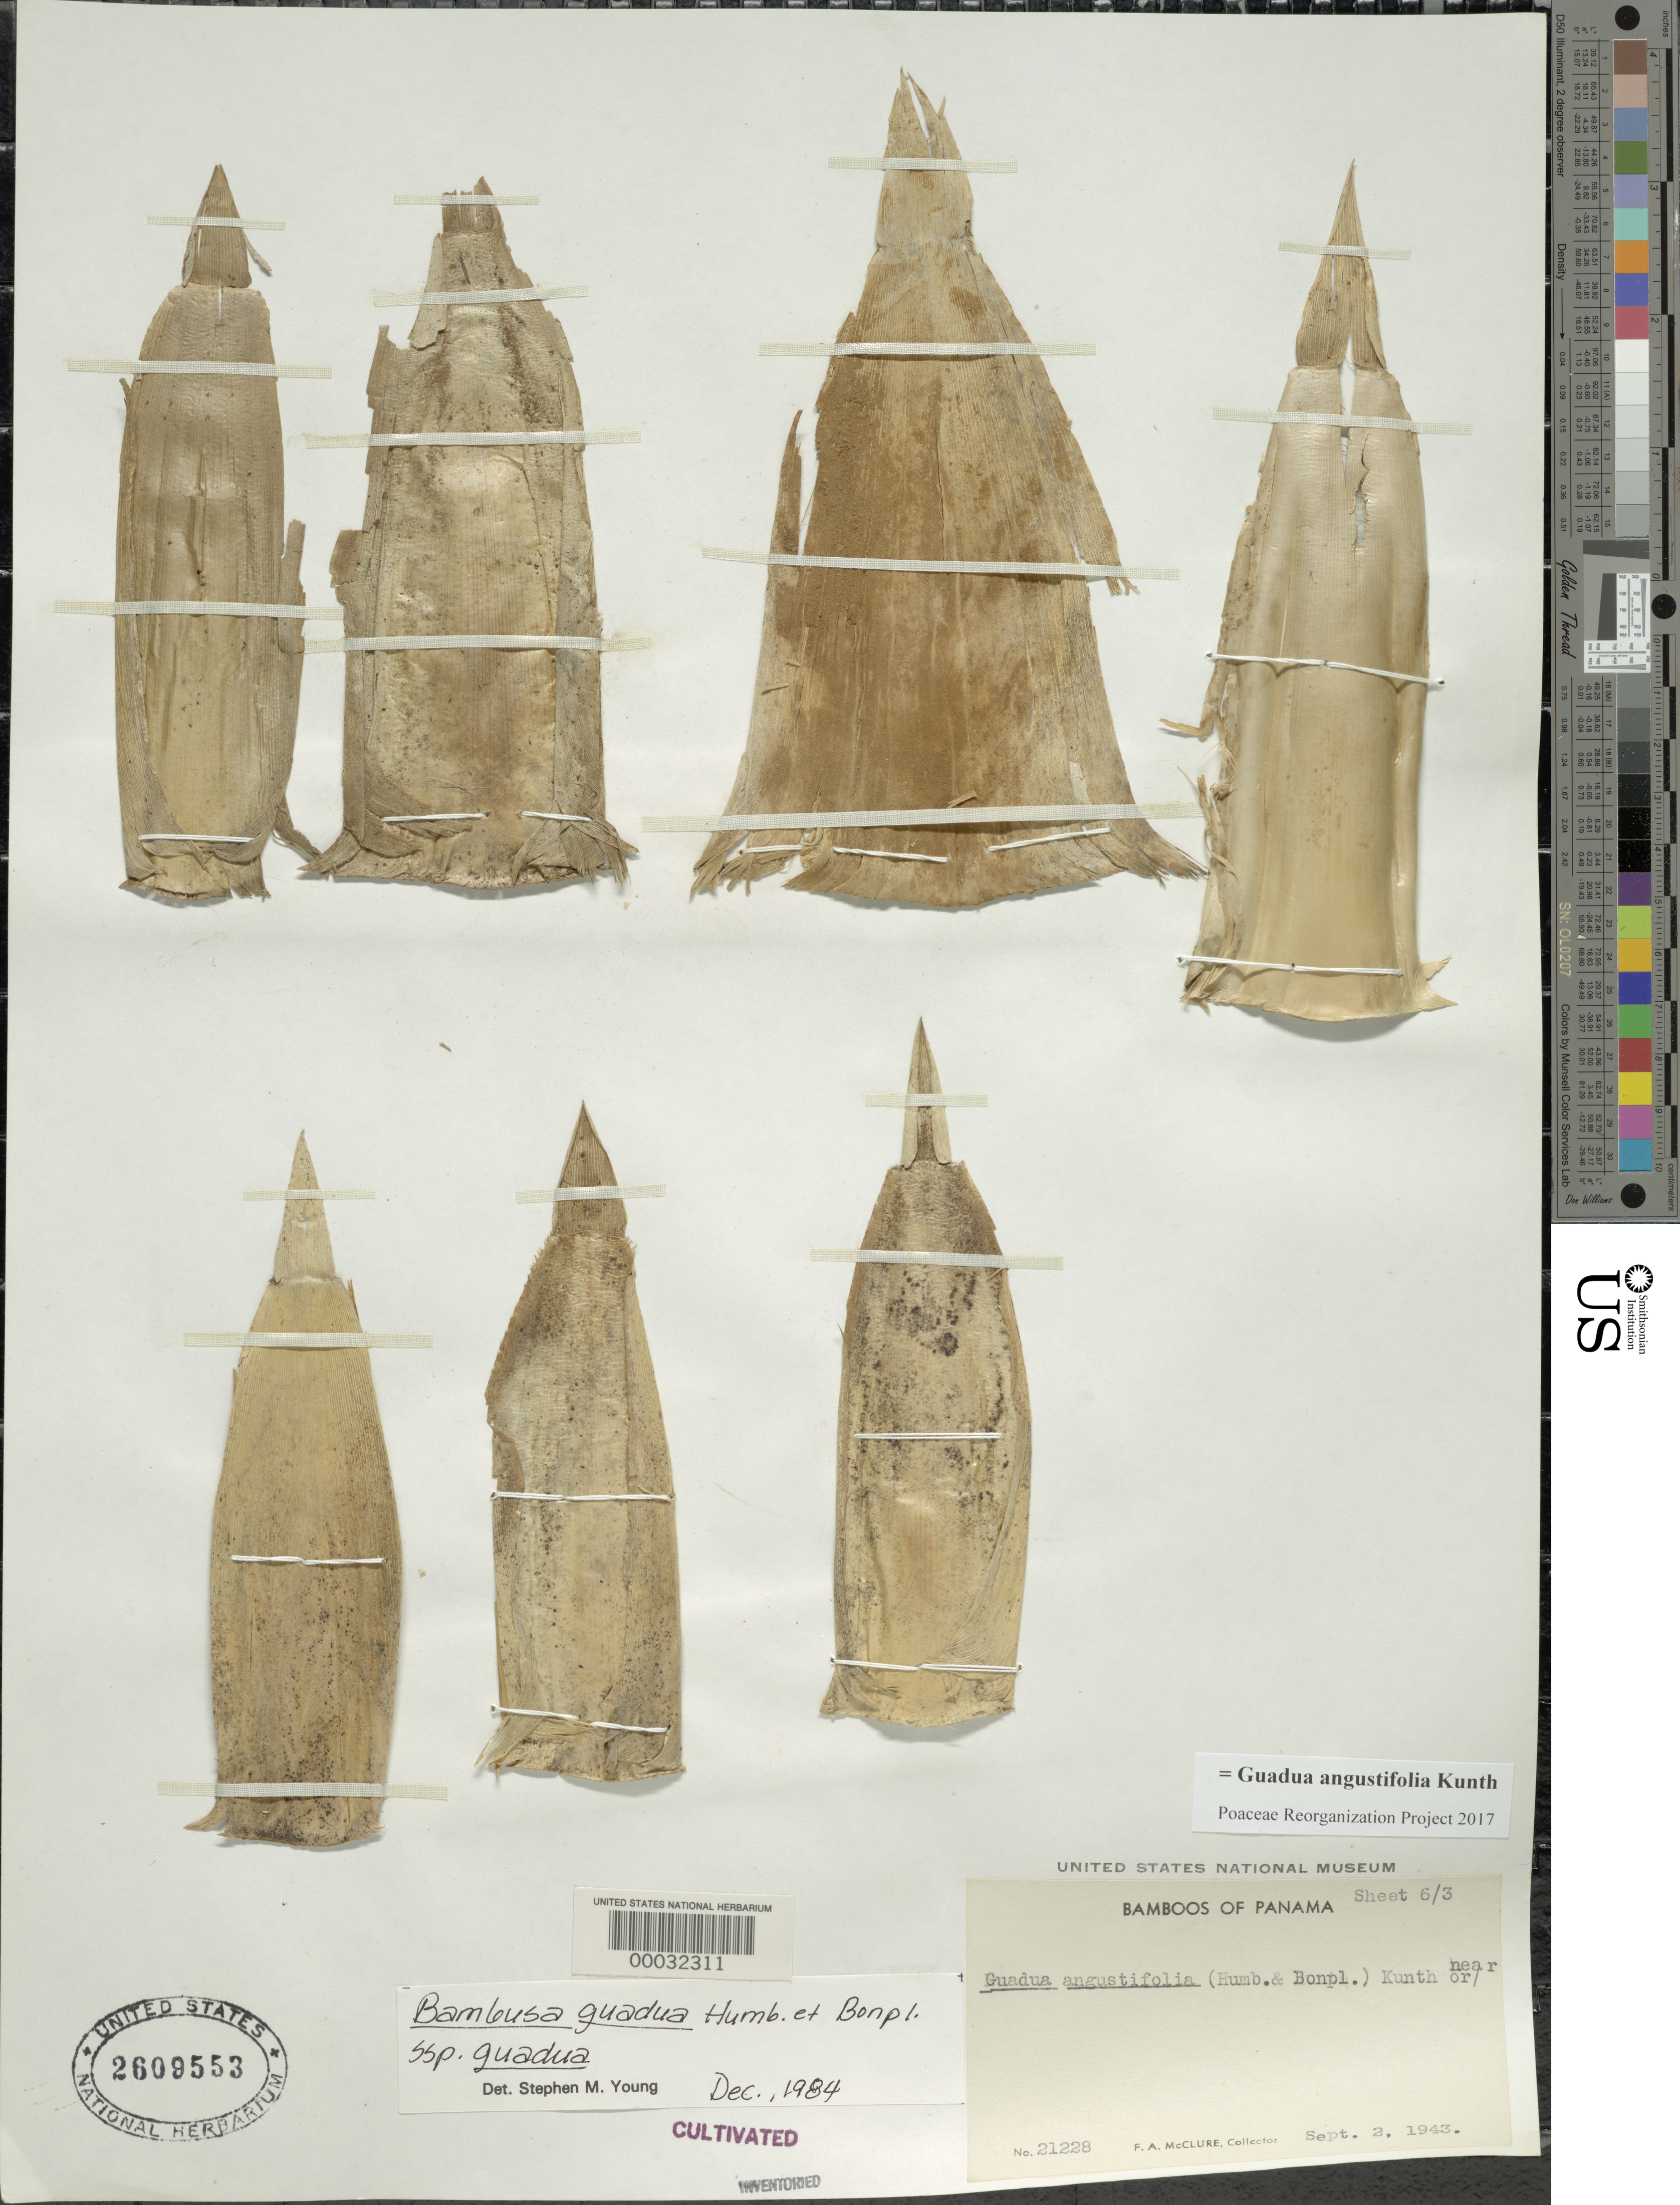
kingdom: Plantae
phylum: Tracheophyta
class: Liliopsida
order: Poales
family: Poaceae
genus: Guadua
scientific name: Guadua angustifolia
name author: Kunth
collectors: F. A. McClure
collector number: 21228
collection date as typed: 02 Sep 1943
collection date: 1943-09-02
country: Panama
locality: U.S. Army Air Base, David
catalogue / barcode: US 2609553